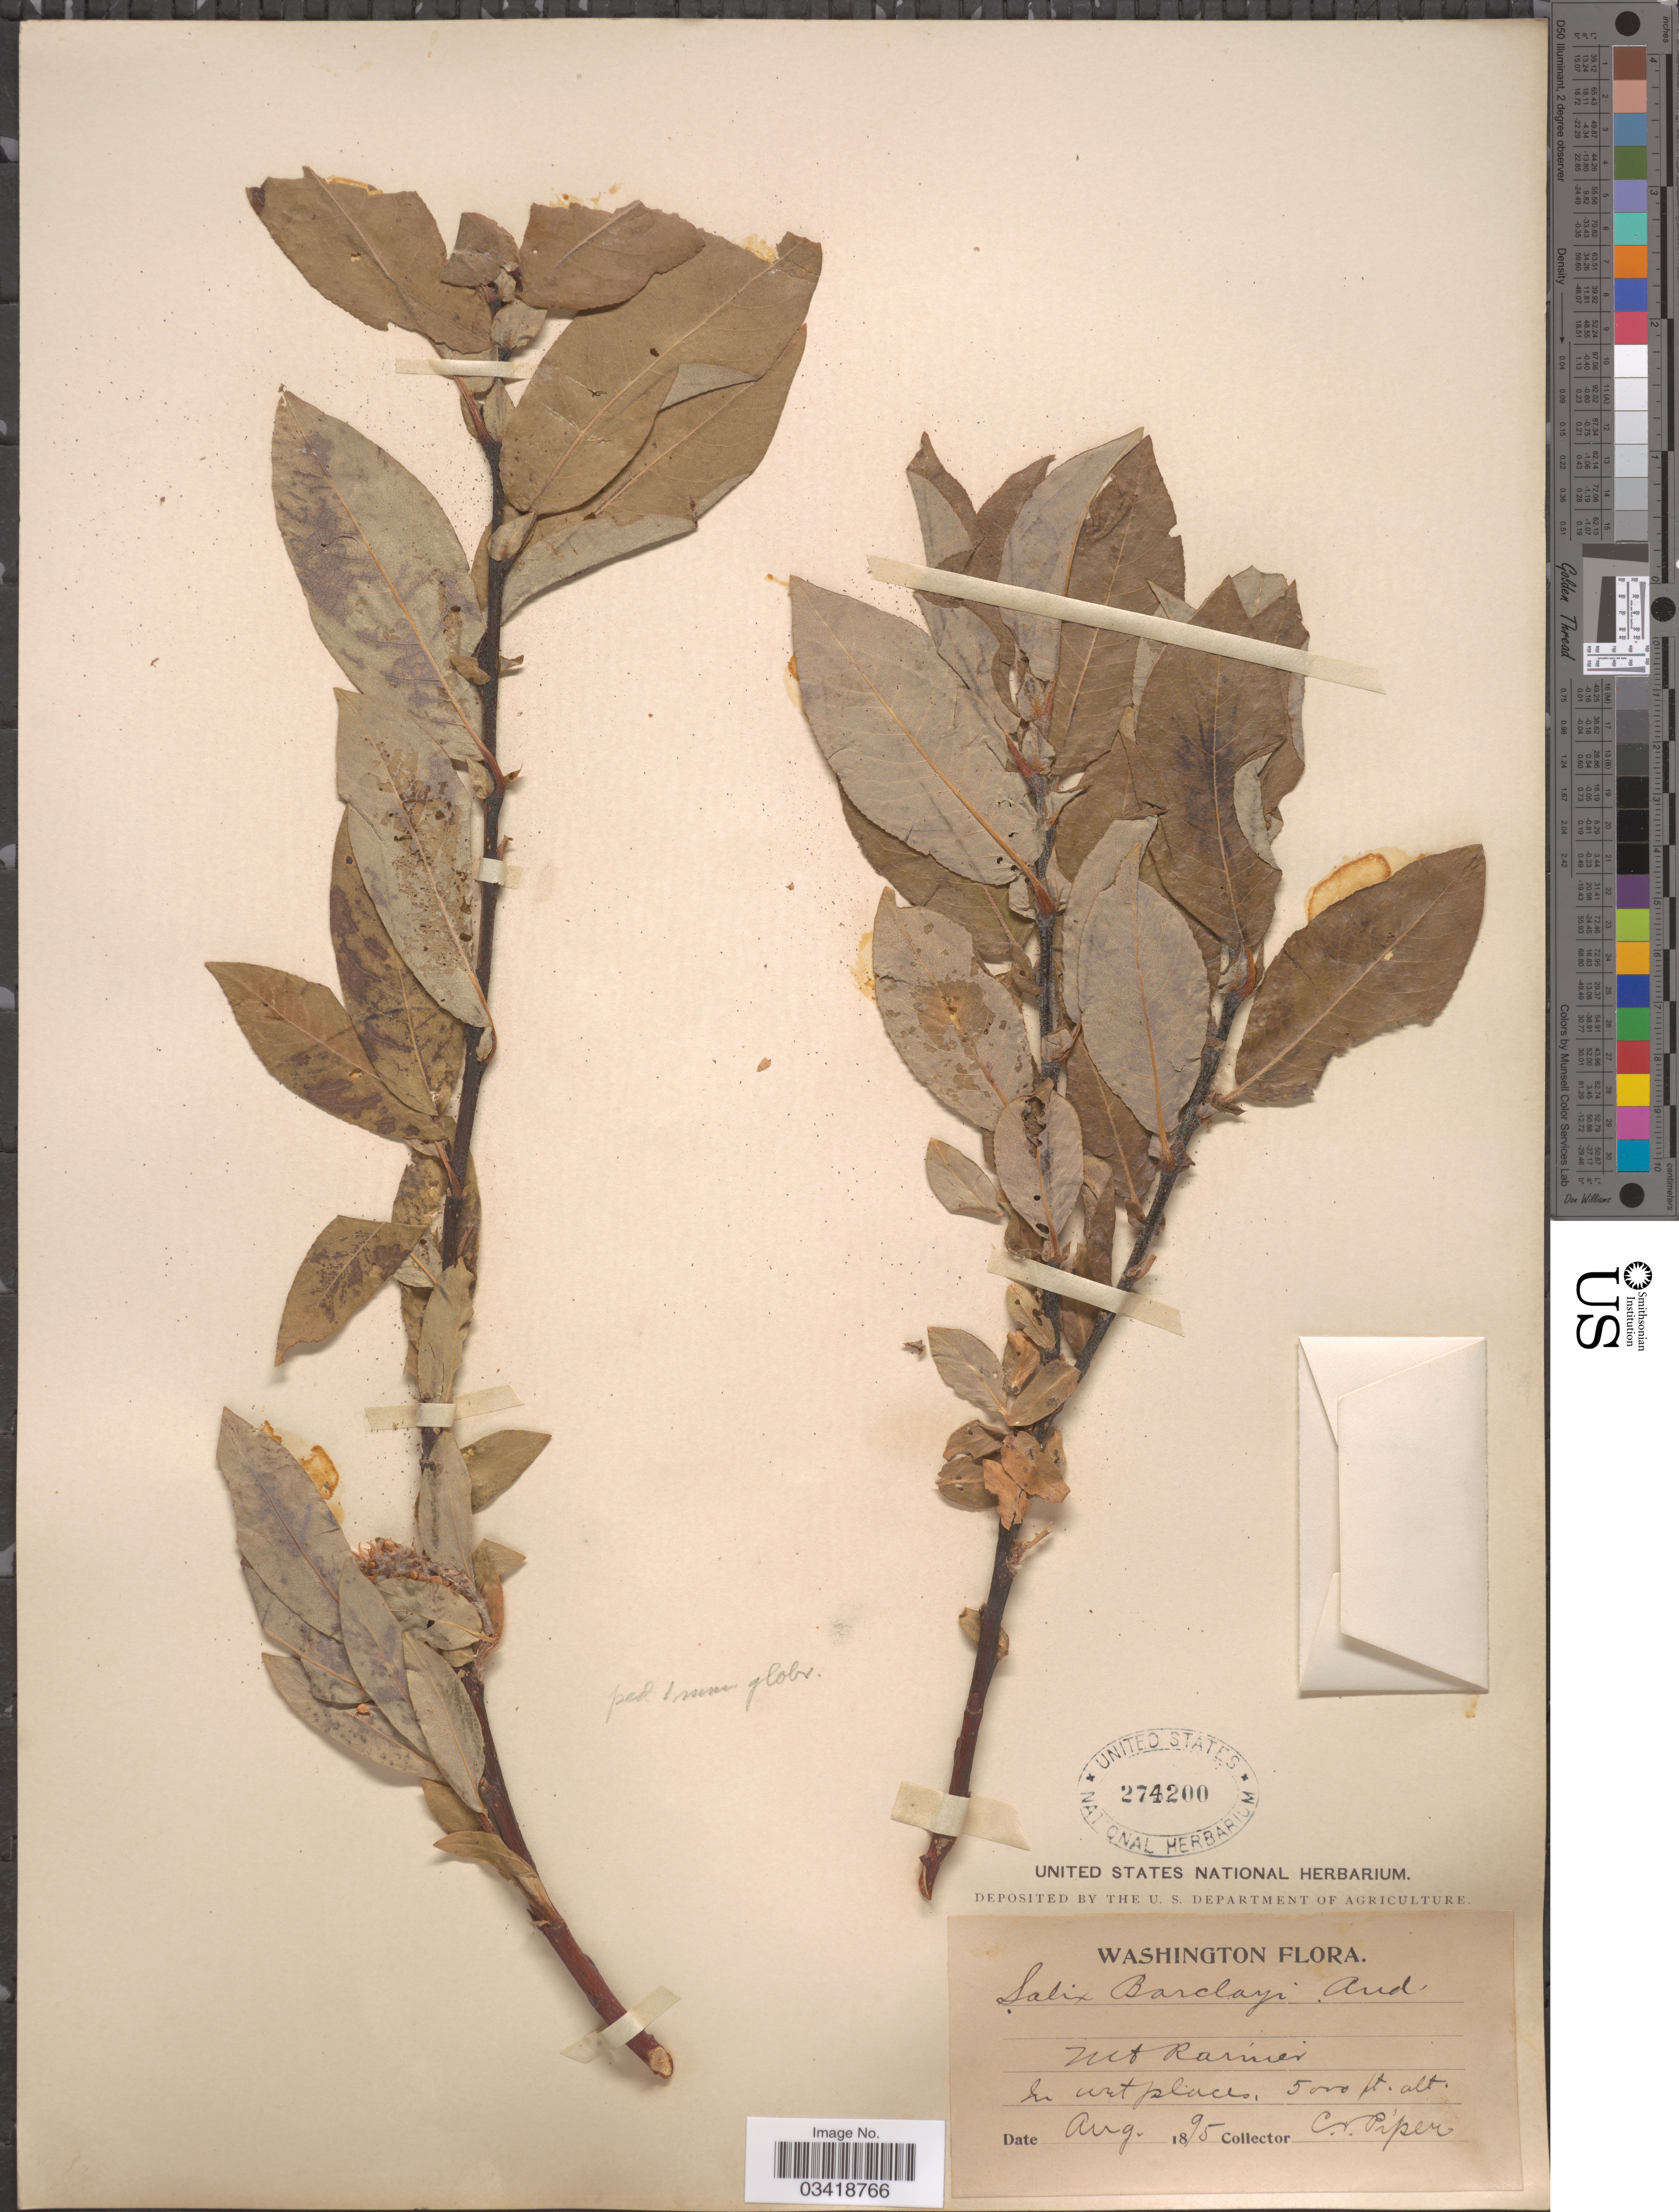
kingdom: Plantae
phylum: Tracheophyta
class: Magnoliopsida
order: Malpighiales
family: Salicaceae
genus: Salix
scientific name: Salix barclayi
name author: Andersson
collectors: C. V. Piper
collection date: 1895-08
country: United States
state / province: Washington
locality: Mt. Rainier.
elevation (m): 1524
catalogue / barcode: US 274200